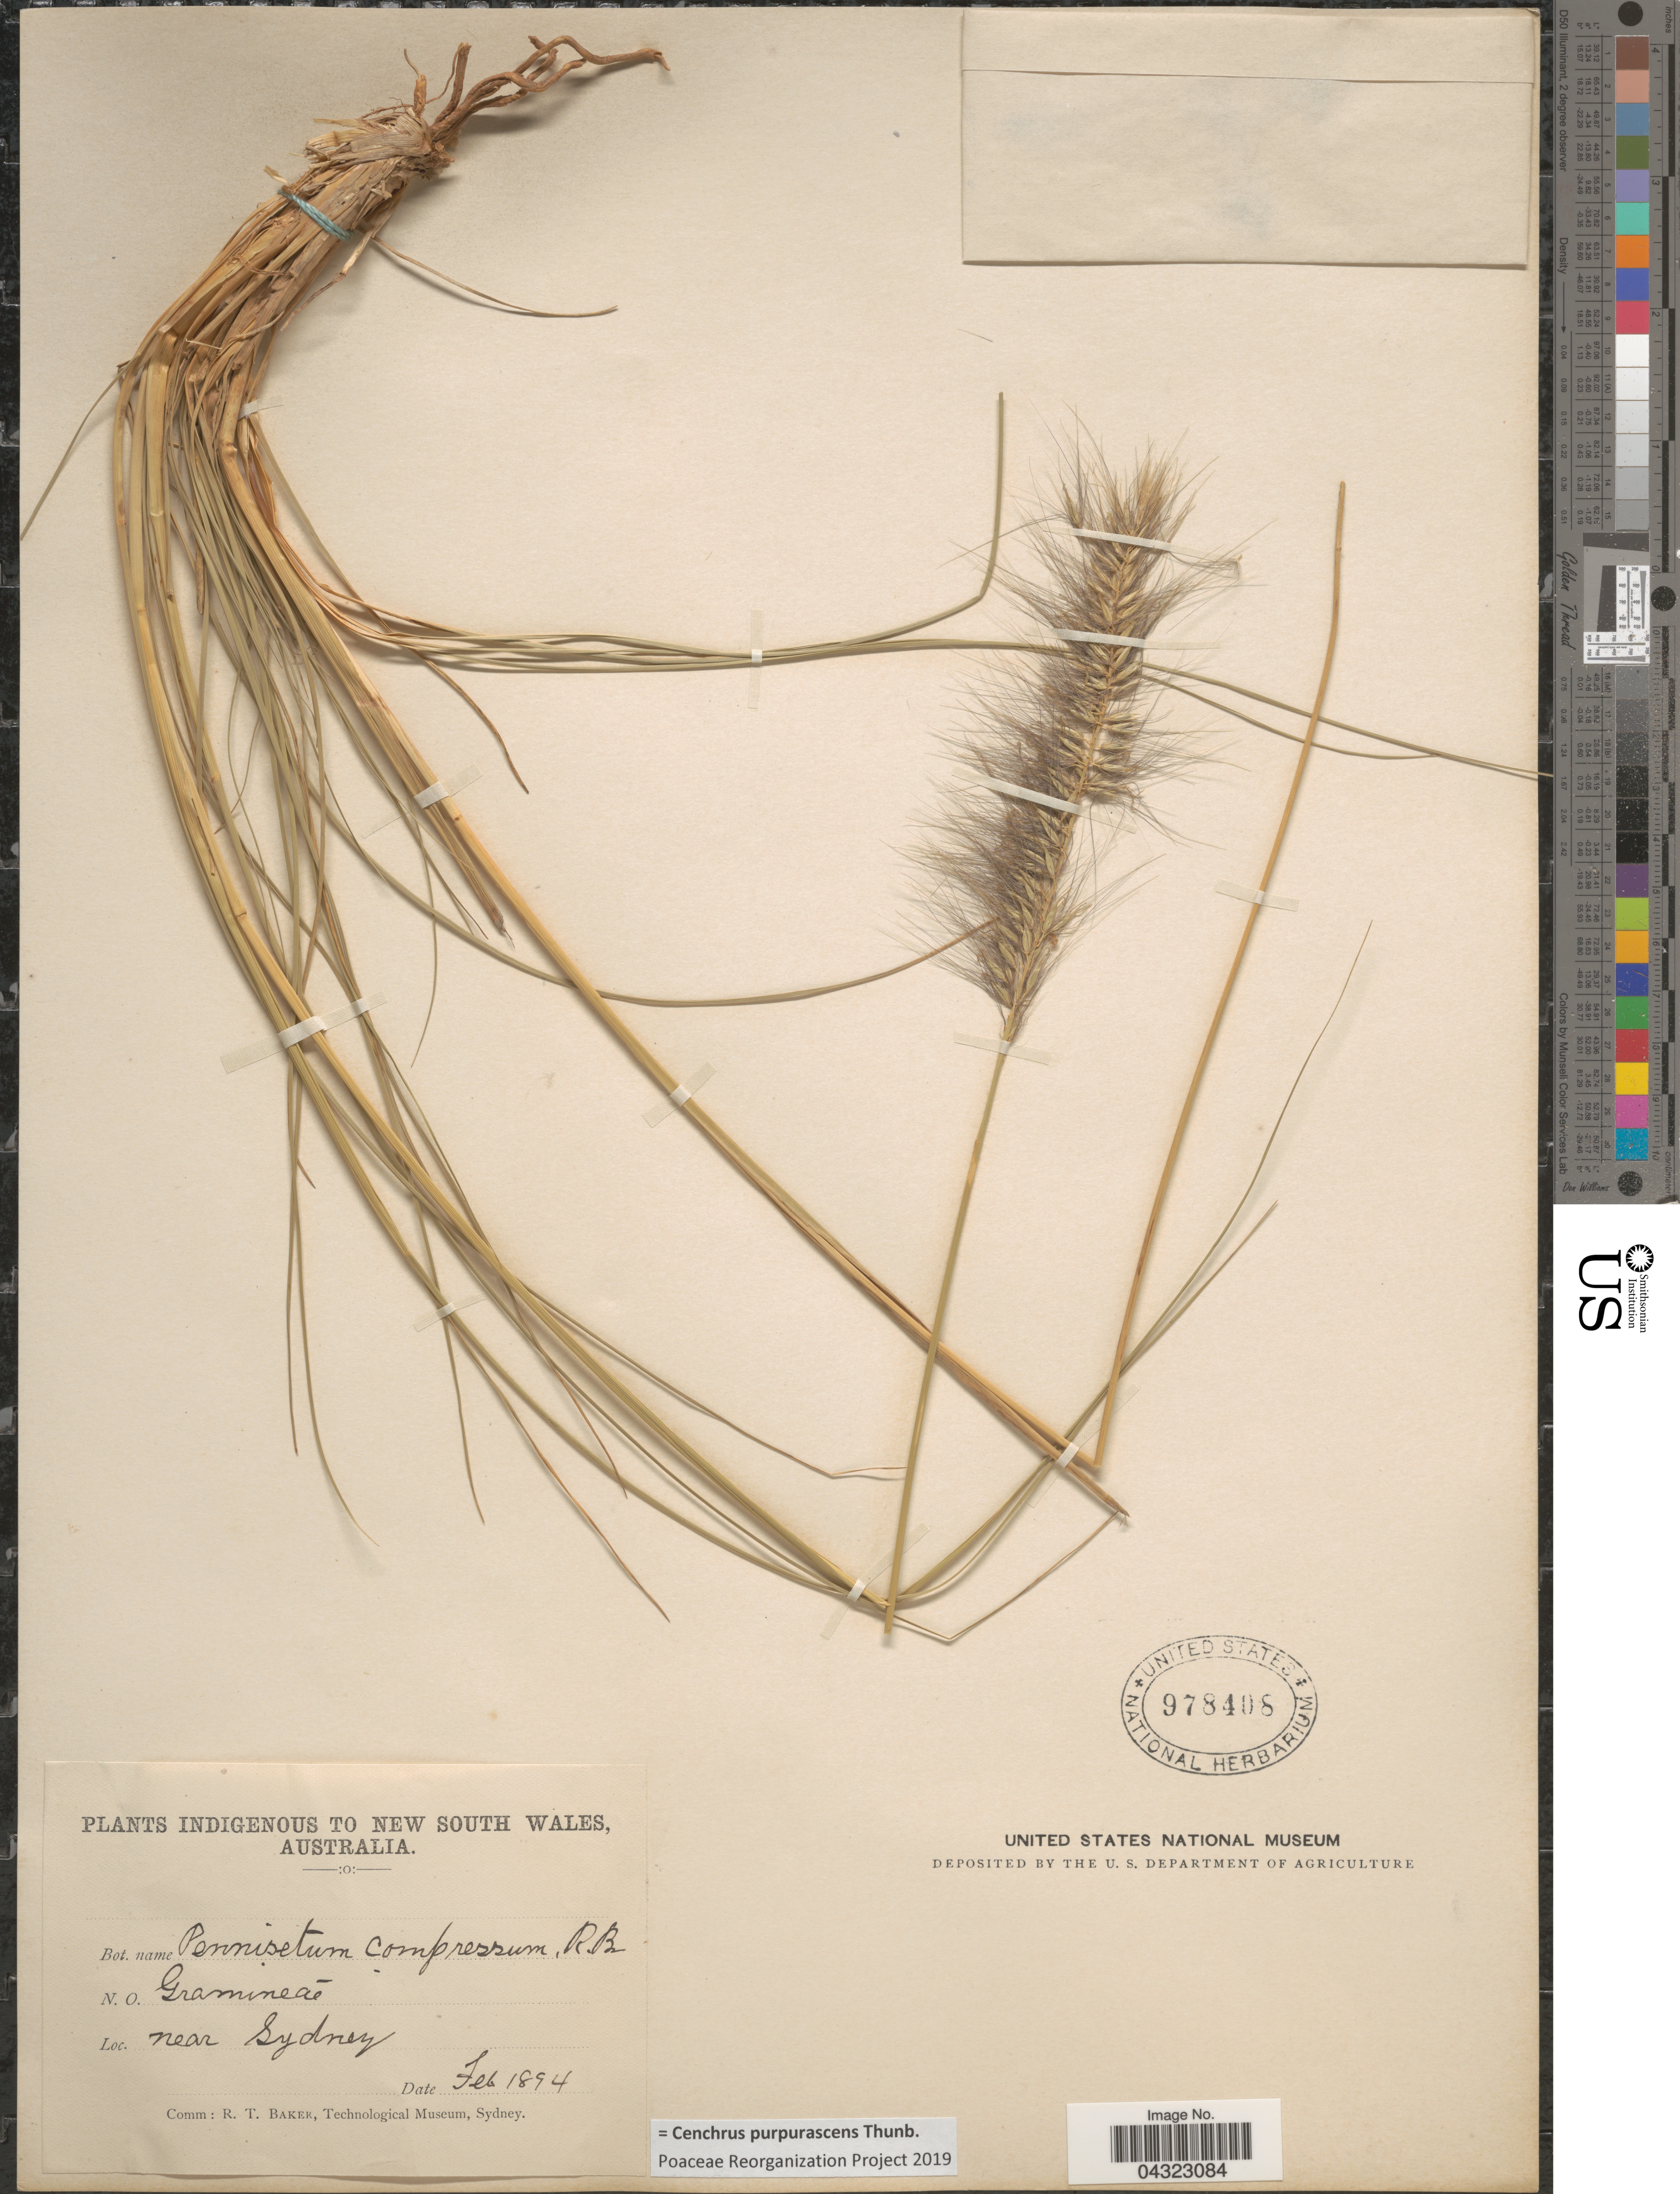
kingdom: Plantae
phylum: Tracheophyta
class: Liliopsida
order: Poales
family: Poaceae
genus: Cenchrus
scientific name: Cenchrus purpurascens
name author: Thunb.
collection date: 1894-02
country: Australia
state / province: New South Wales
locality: Near Sydney.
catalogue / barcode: US 978408